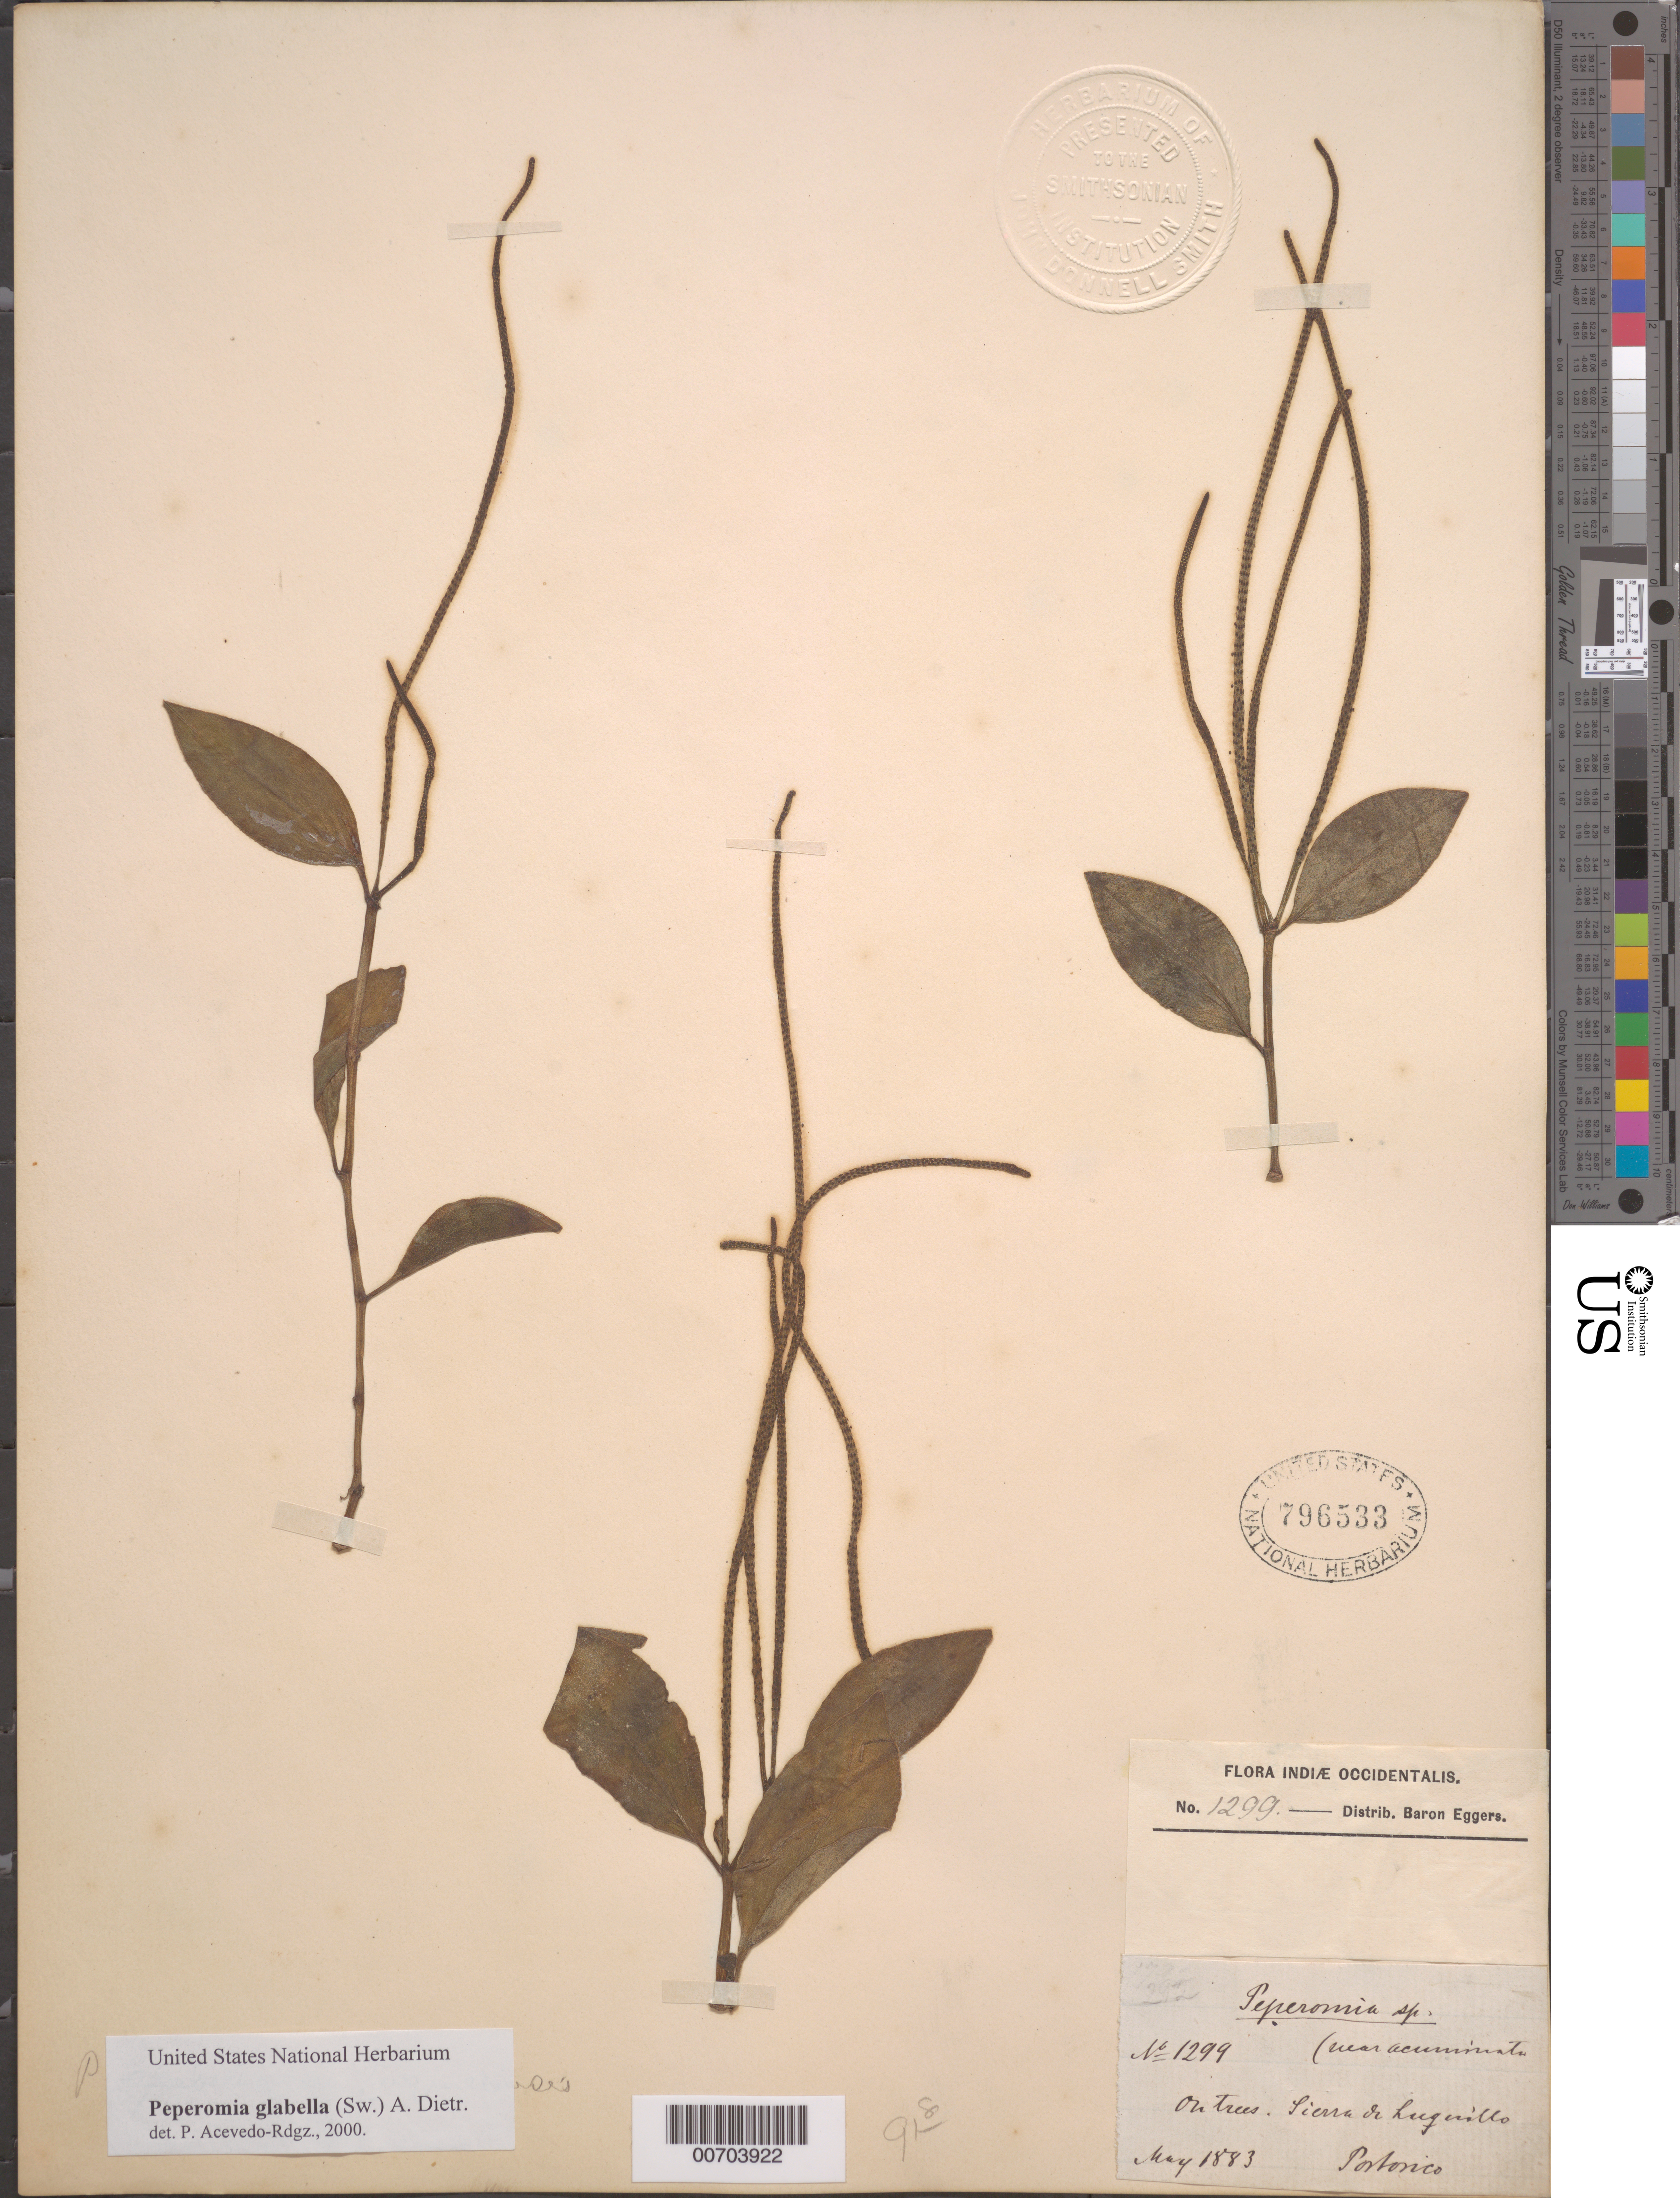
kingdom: Plantae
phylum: Tracheophyta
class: Magnoliopsida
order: Piperales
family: Piperaceae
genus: Peperomia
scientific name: Peperomia glabella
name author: (Sw.) A. Dietr.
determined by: Acevedo-Rodríguez, P., (BOT), Smithsonian Institution - National Museum of Natural History (UNITED STATES)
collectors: H. F. A. von Eggers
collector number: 1299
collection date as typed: May 1883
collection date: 1883-05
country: Puerto Rico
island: Greater Antilles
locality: Sierra de Luquillo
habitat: On trees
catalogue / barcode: US 796533